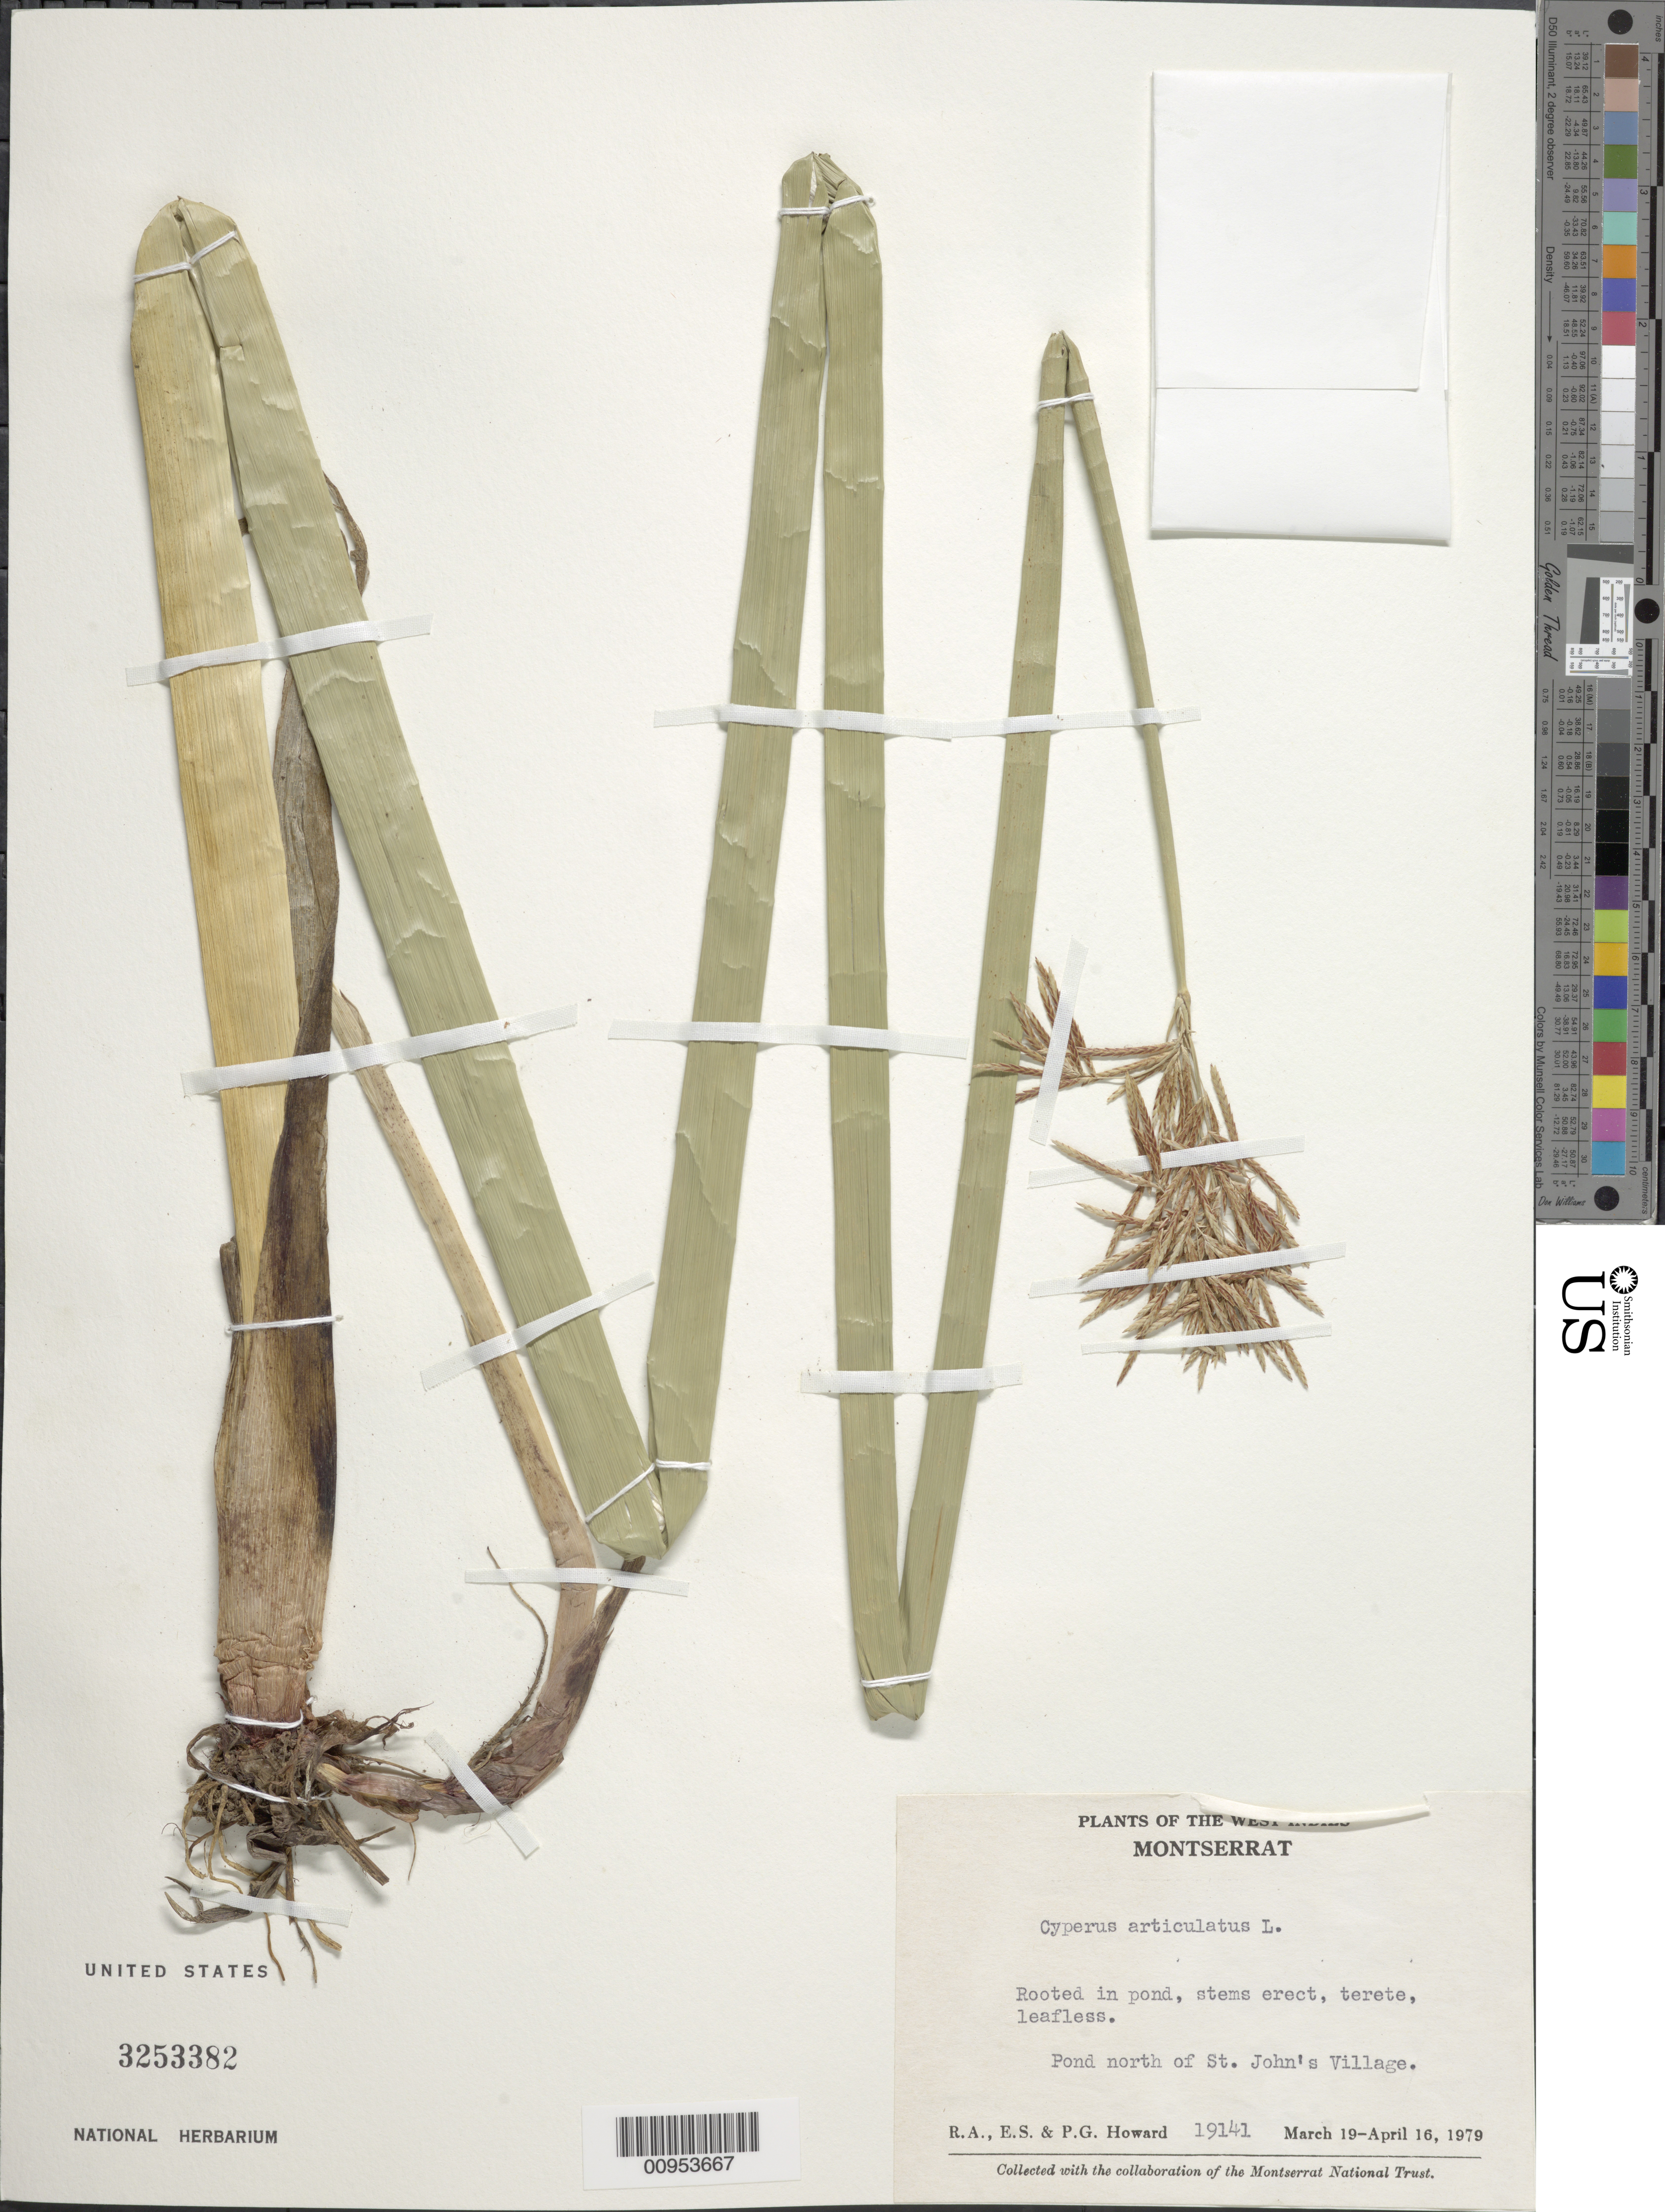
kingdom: Plantae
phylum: Tracheophyta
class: Liliopsida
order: Poales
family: Cyperaceae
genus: Cyperus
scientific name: Cyperus articulatus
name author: L.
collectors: R. A. Howard, E. S. Howard & P. Howard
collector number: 19141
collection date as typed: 19 Mar 1979 to 16 Apr 1979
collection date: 1979-03-19/1979-04-16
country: Montserrat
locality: Pond N of St. John's Village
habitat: In pond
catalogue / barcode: US 3253382